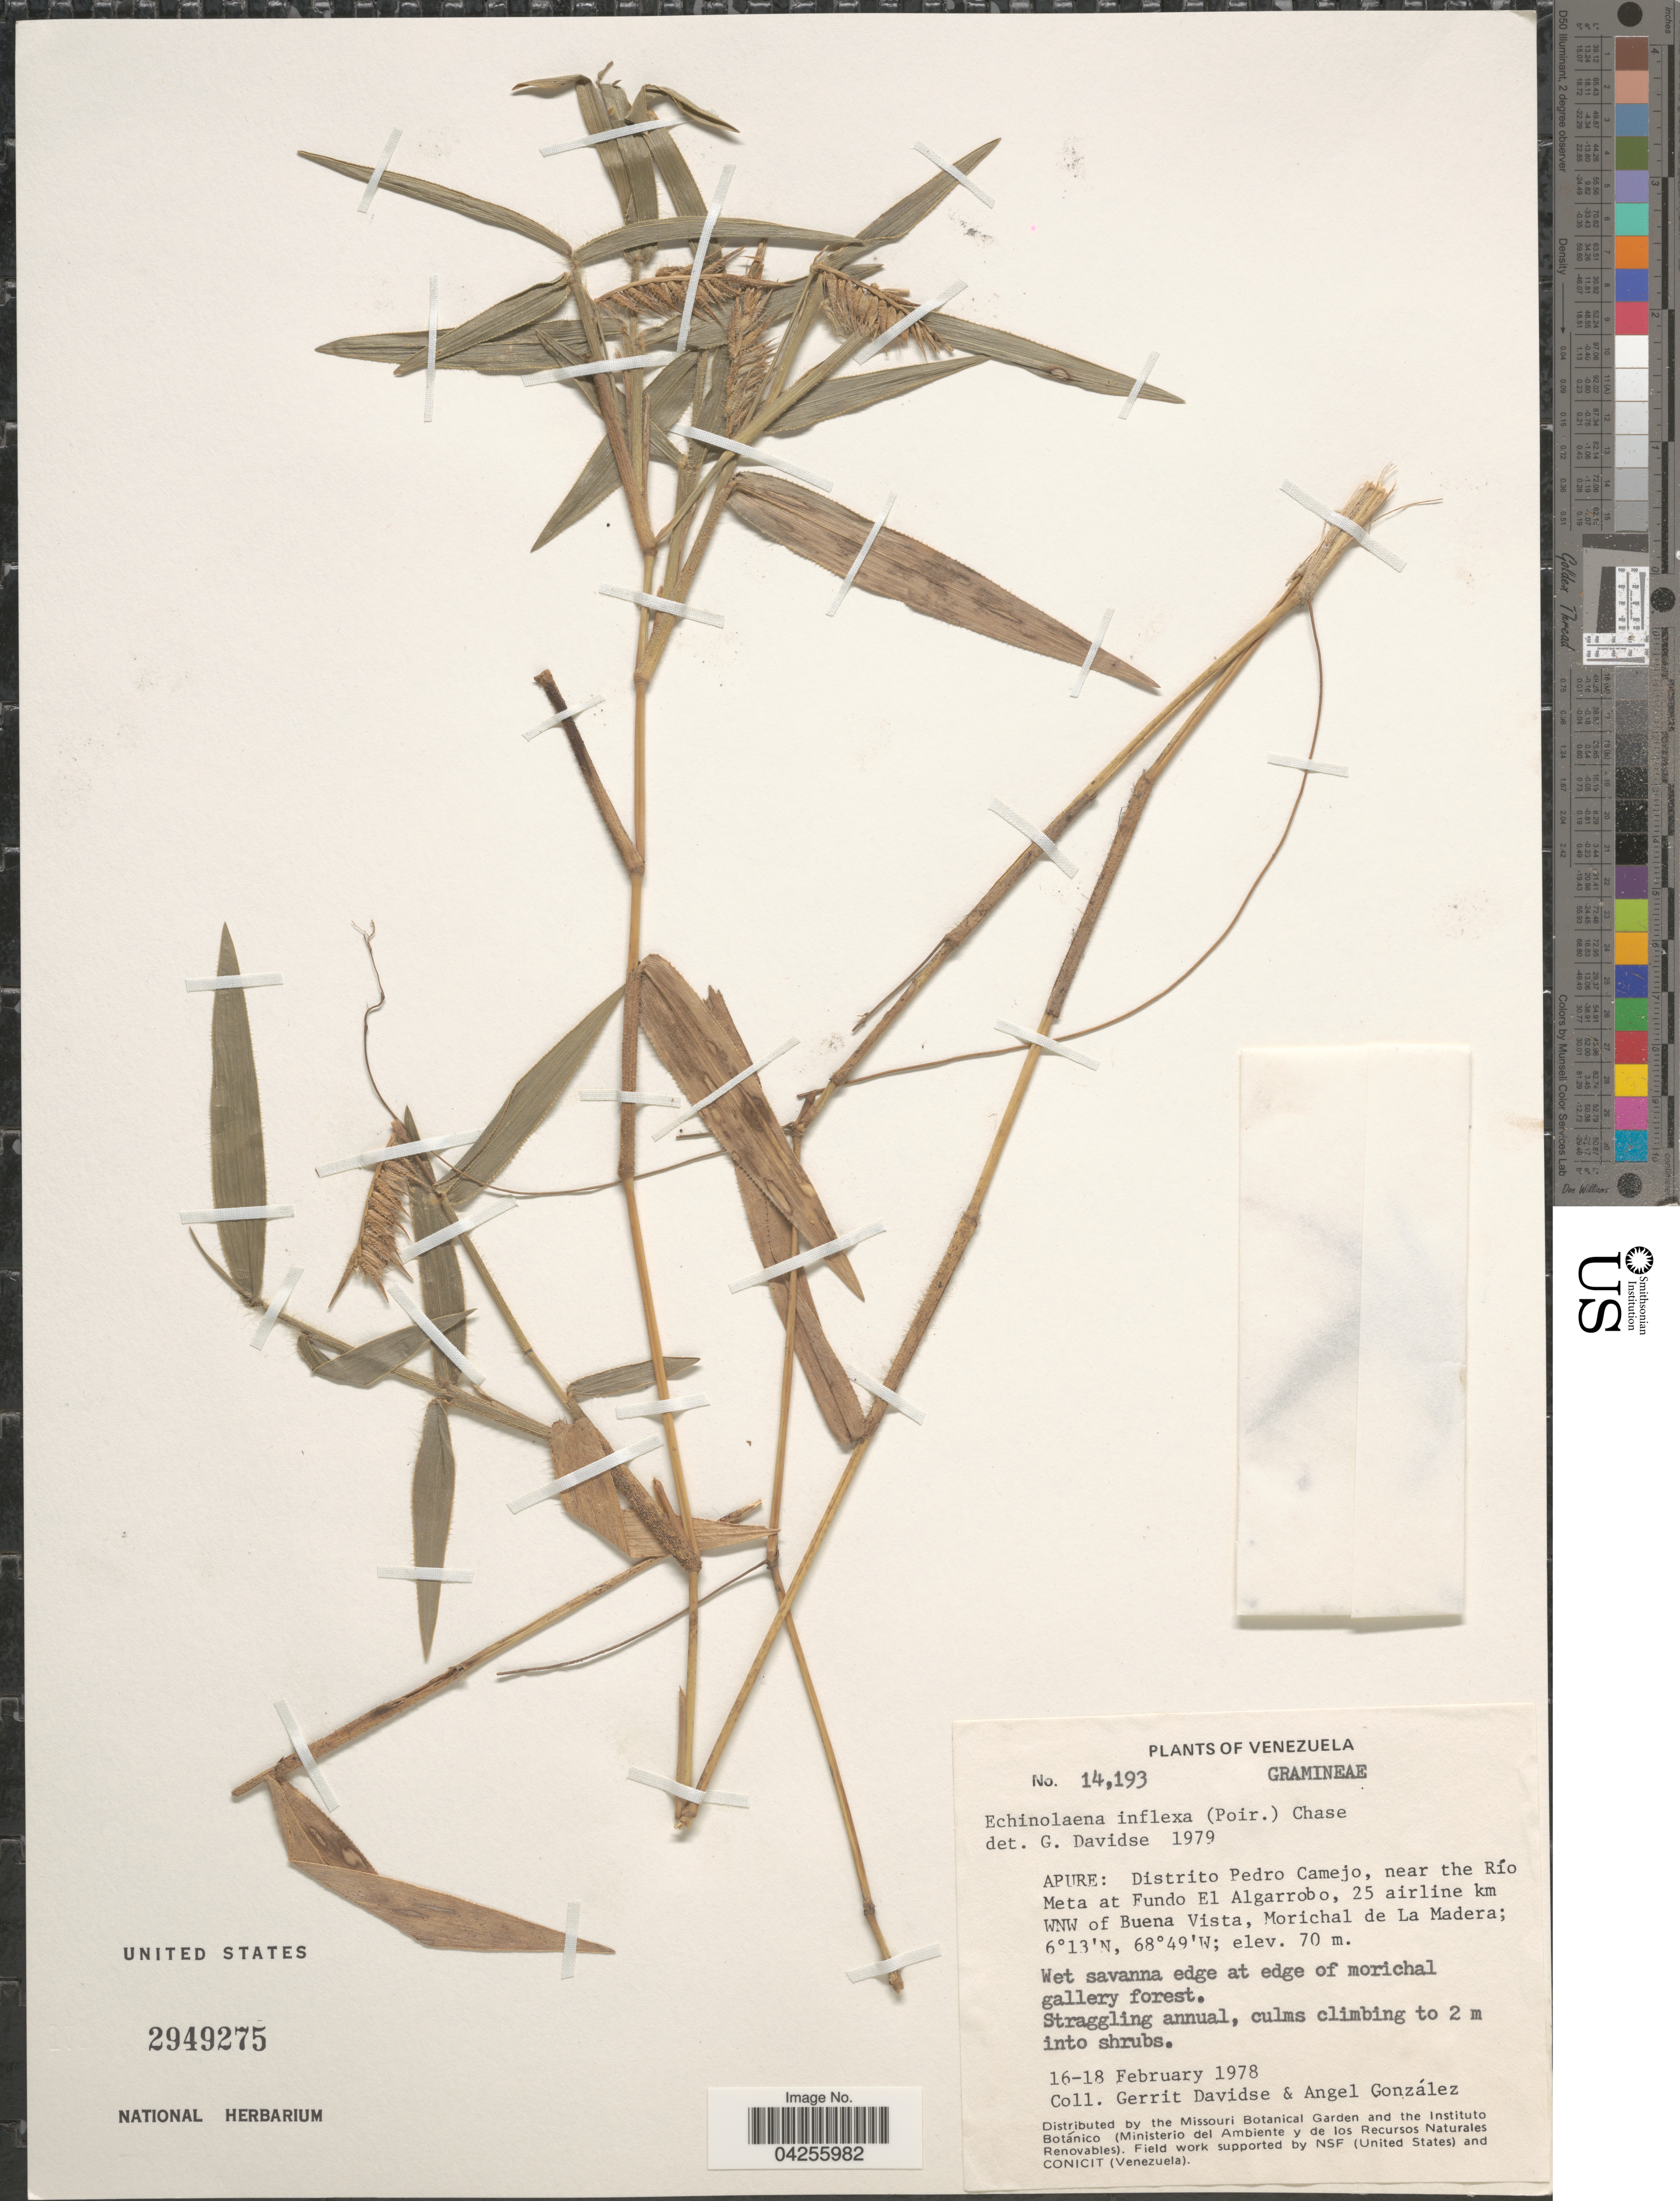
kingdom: Plantae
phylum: Tracheophyta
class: Liliopsida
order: Poales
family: Poaceae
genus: Echinolaena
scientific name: Echinolaena inflexa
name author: (Poir.) Chase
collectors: G. Davidse & A. C. González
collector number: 14,193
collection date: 1978-02-16/1978-02-18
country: Venezuela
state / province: Apure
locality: Distrito Pedro Camejo, near the Río Meta at Fundo El Algarrobo, 25 airline km WNW of Buena Vista, Morichal de La Madera.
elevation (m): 70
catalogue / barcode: US 2949275